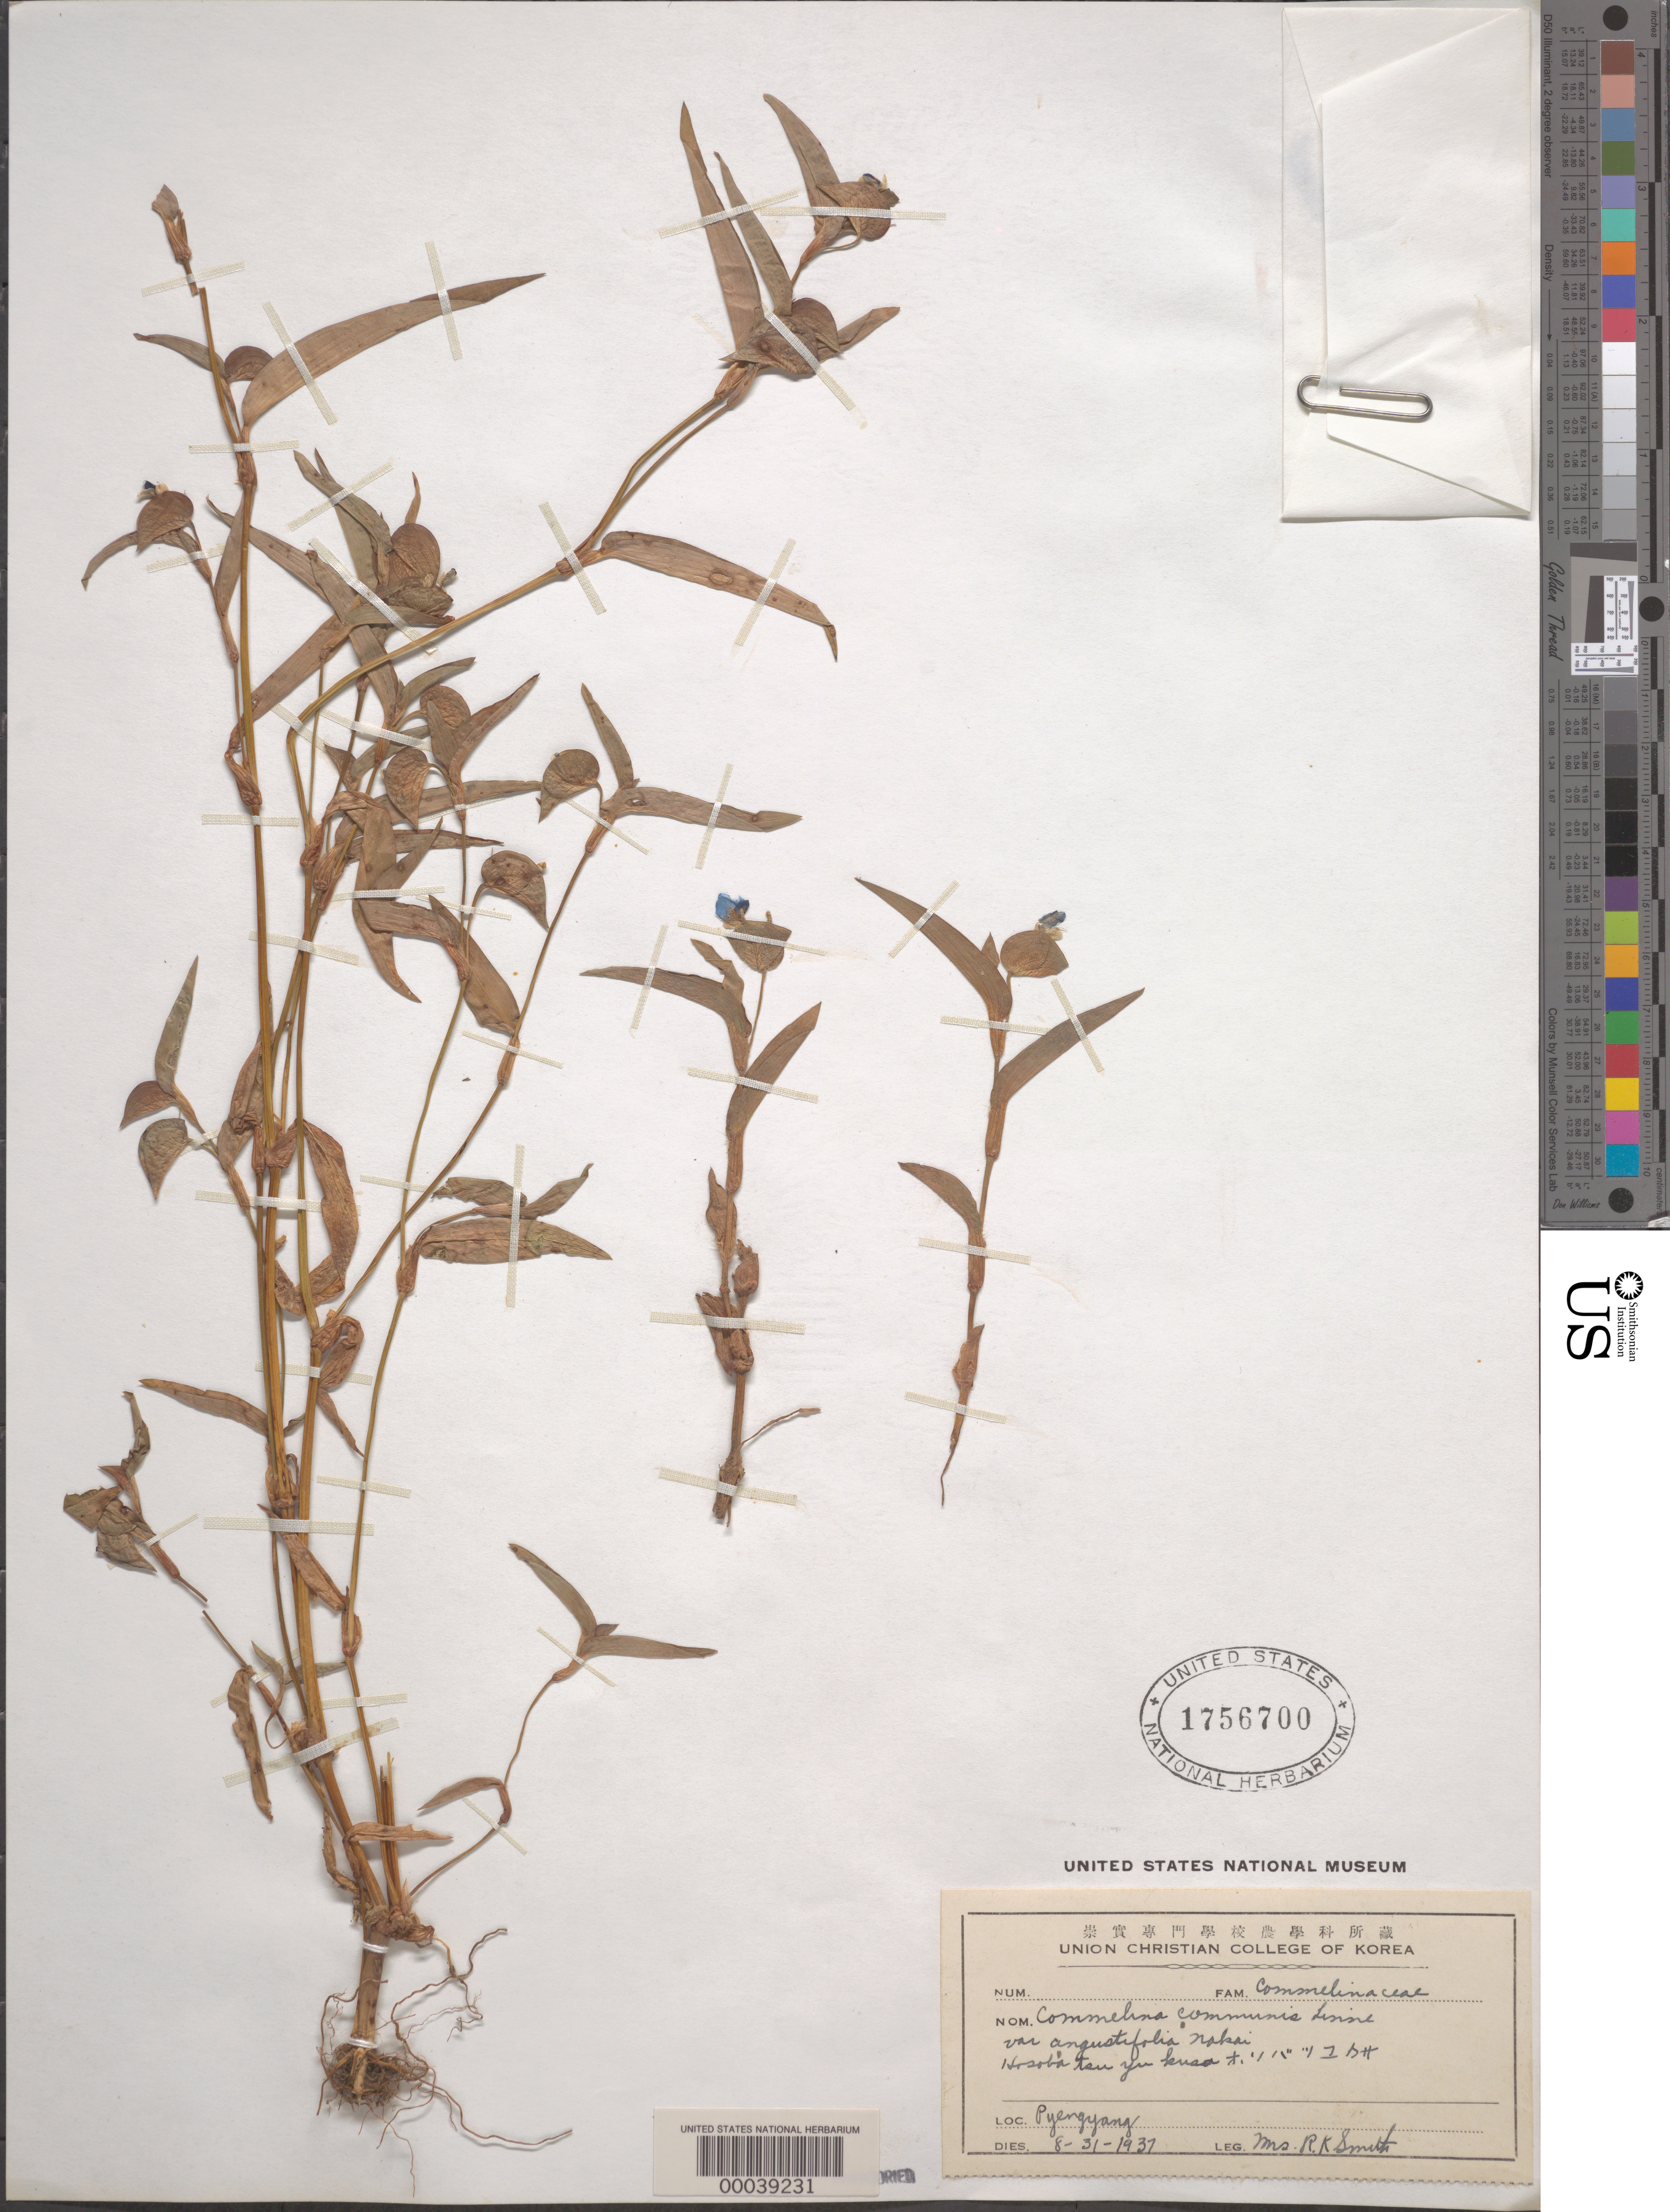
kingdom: Plantae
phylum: Tracheophyta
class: Liliopsida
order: Commelinales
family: Commelinaceae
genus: Commelina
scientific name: Commelina communis var. angustifolia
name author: Nakai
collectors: R. Smith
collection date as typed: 31 Jul 1937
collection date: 1937-07-31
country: China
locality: Pyengyang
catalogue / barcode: US 1756700